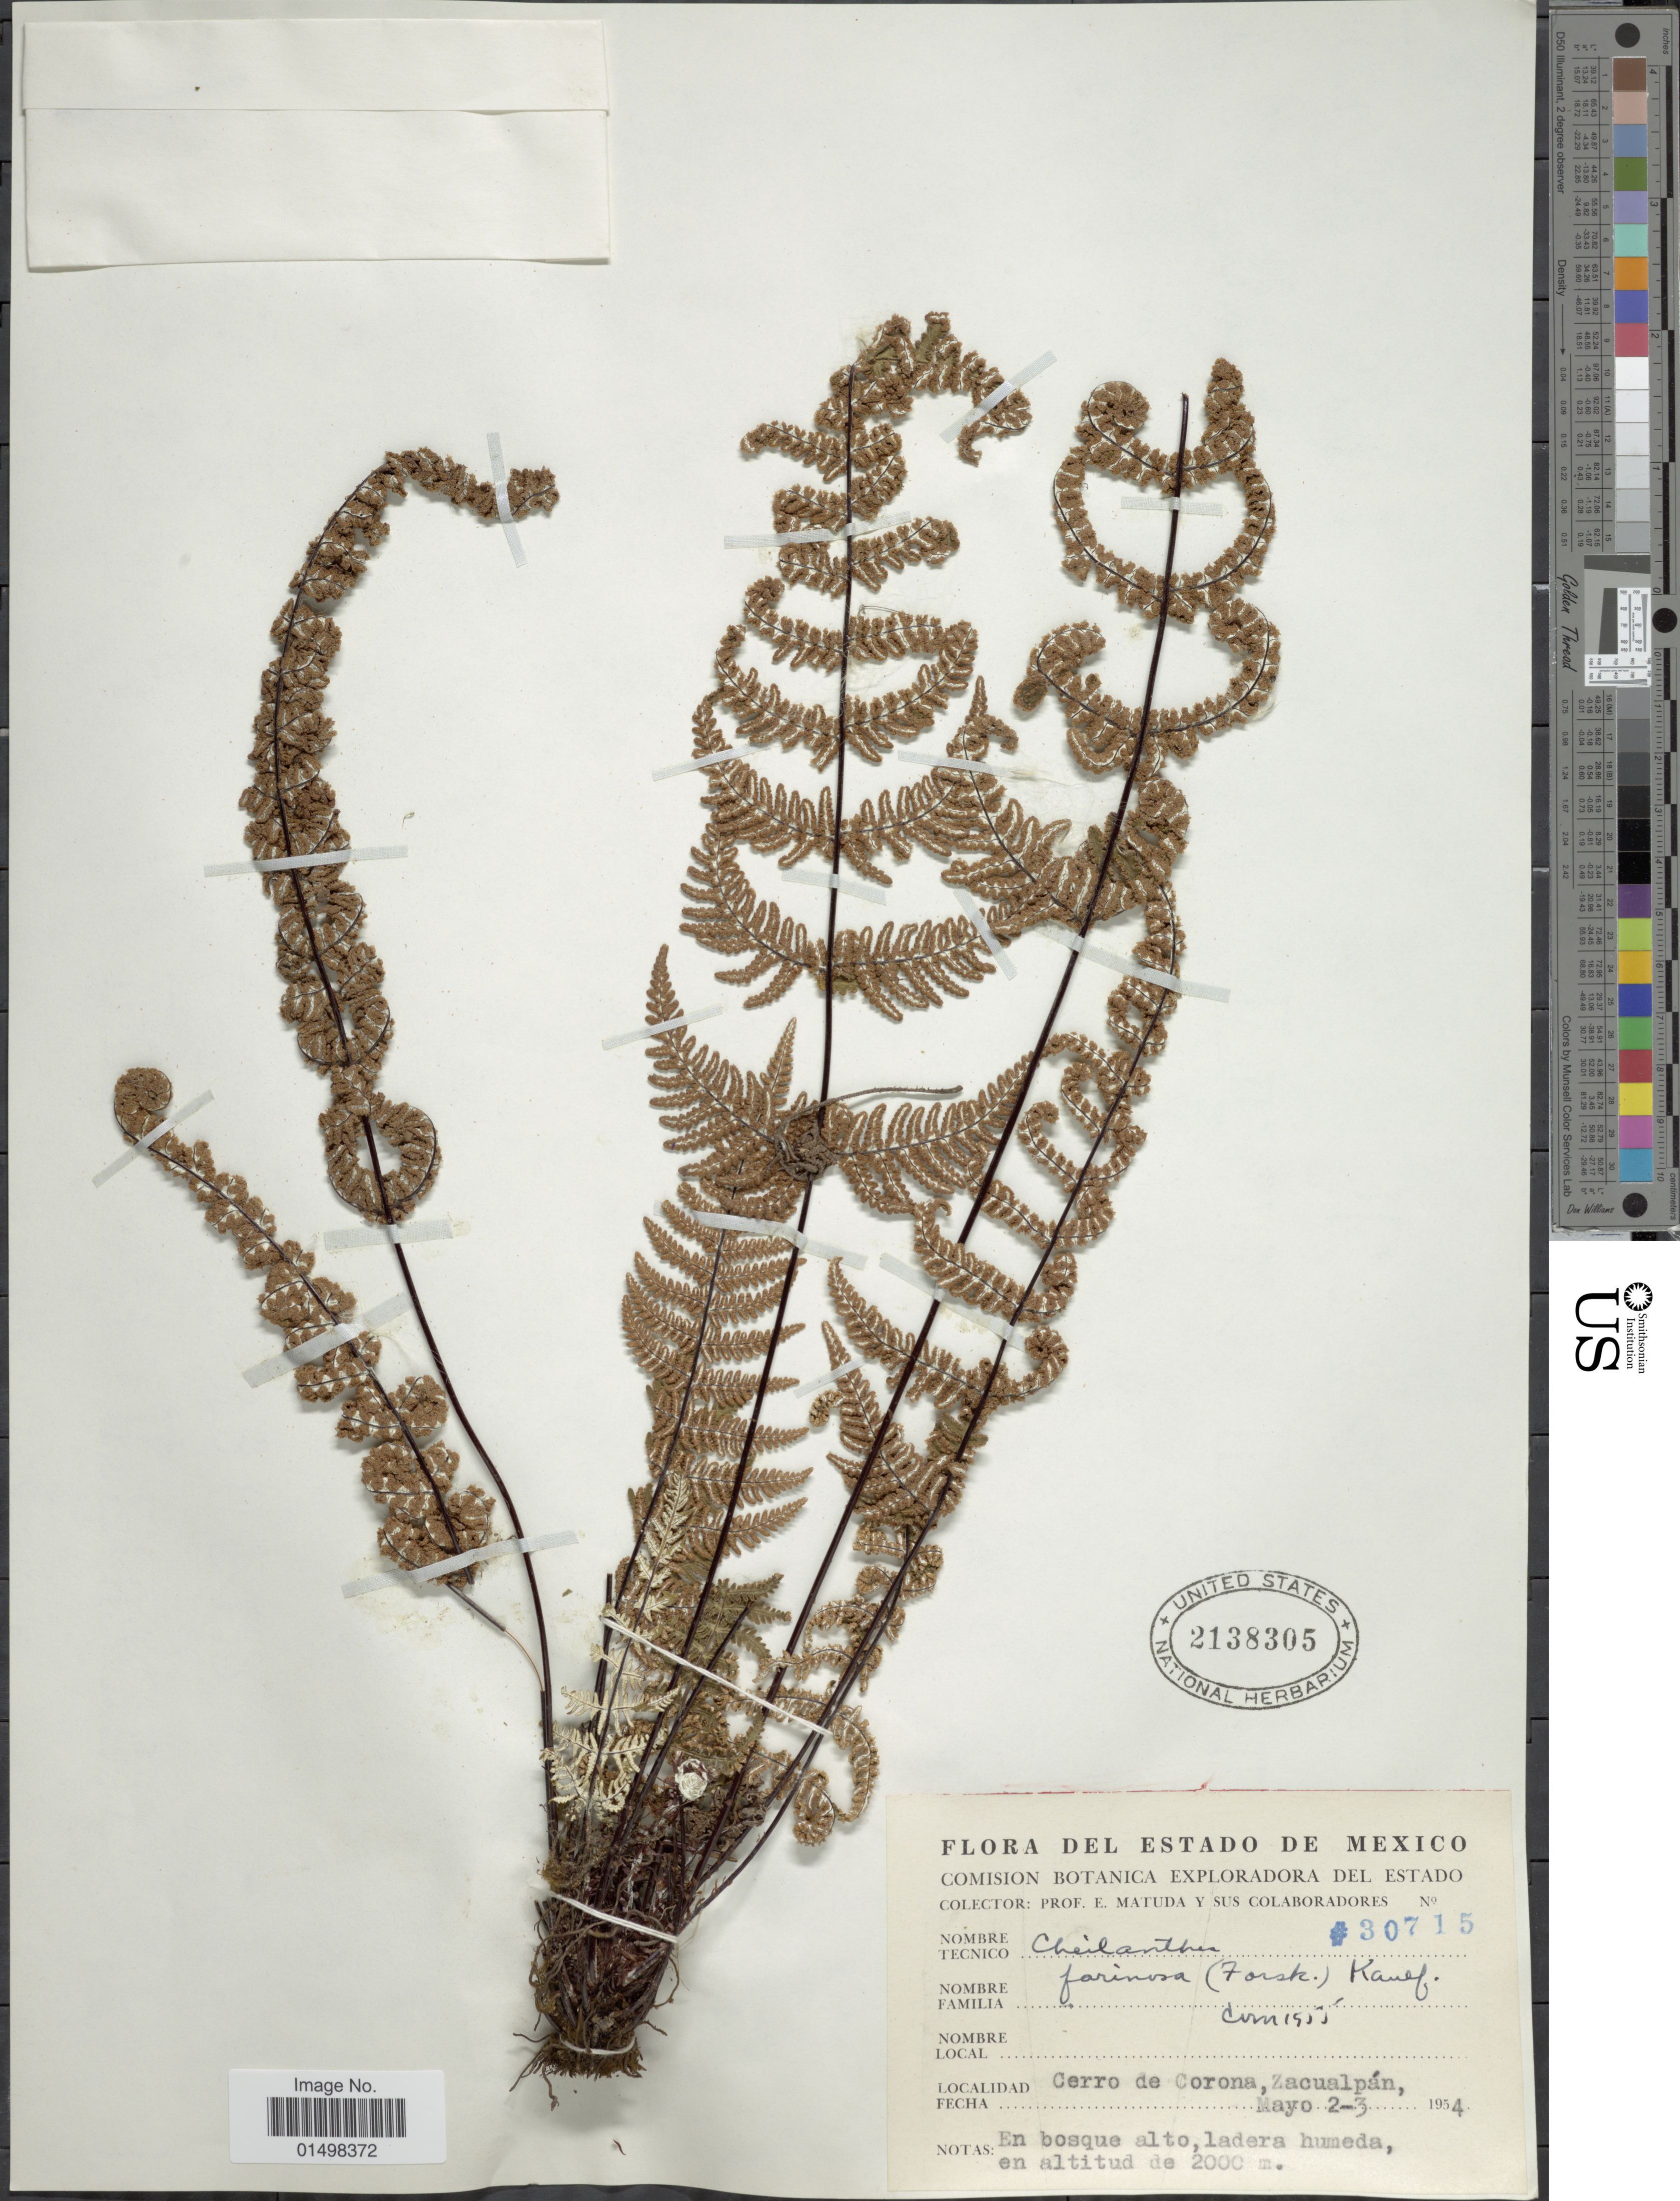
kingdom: Plantae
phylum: Tracheophyta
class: Polypodiopsida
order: Polypodiales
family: Pteridaceae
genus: Aleuritopteris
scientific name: Aleuritopteris farinosa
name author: (Forssk.) Fée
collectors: E. Matuda & et al.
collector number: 30715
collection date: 1954-05-02/1954-05-03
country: Mexico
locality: Cerro de Corona, Zacualpan.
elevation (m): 2000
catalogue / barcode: US 2138305